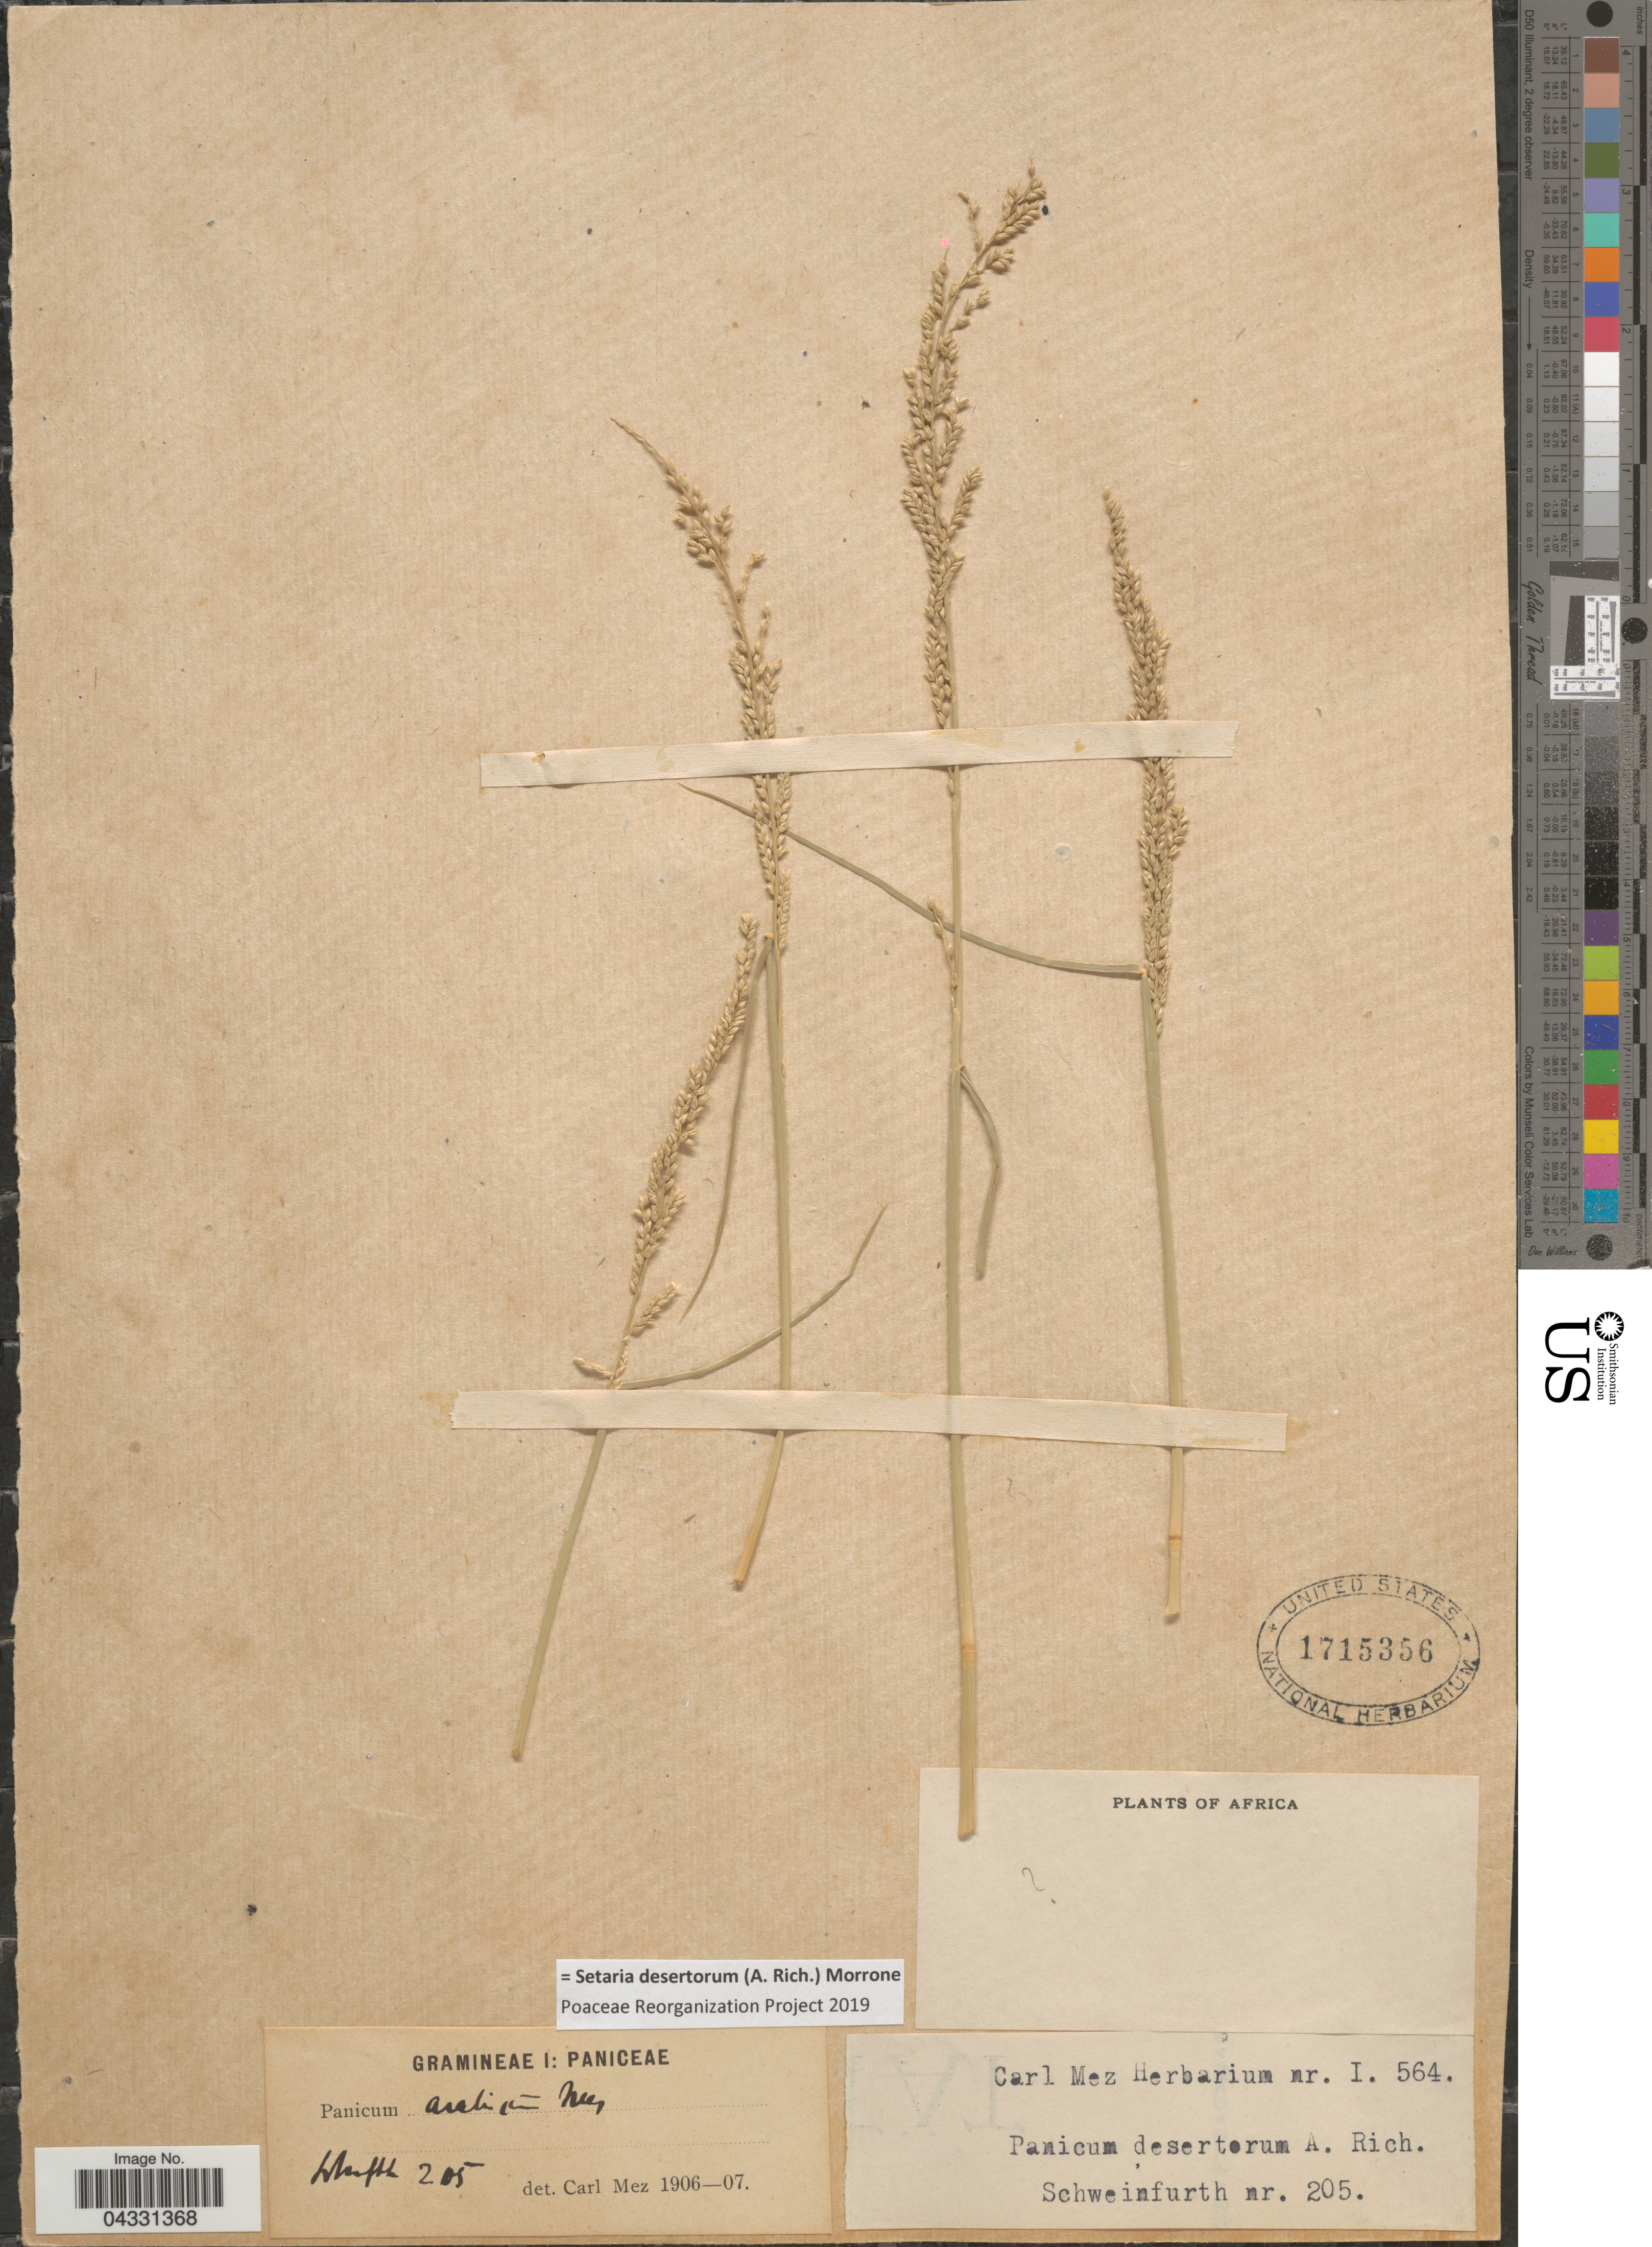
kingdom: Plantae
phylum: Tracheophyta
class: Liliopsida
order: Poales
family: Poaceae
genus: Setaria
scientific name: Setaria desertorum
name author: (A. Rich.) Morrone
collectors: Schweinfurth, --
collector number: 205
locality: Africa.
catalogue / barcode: US 1715356